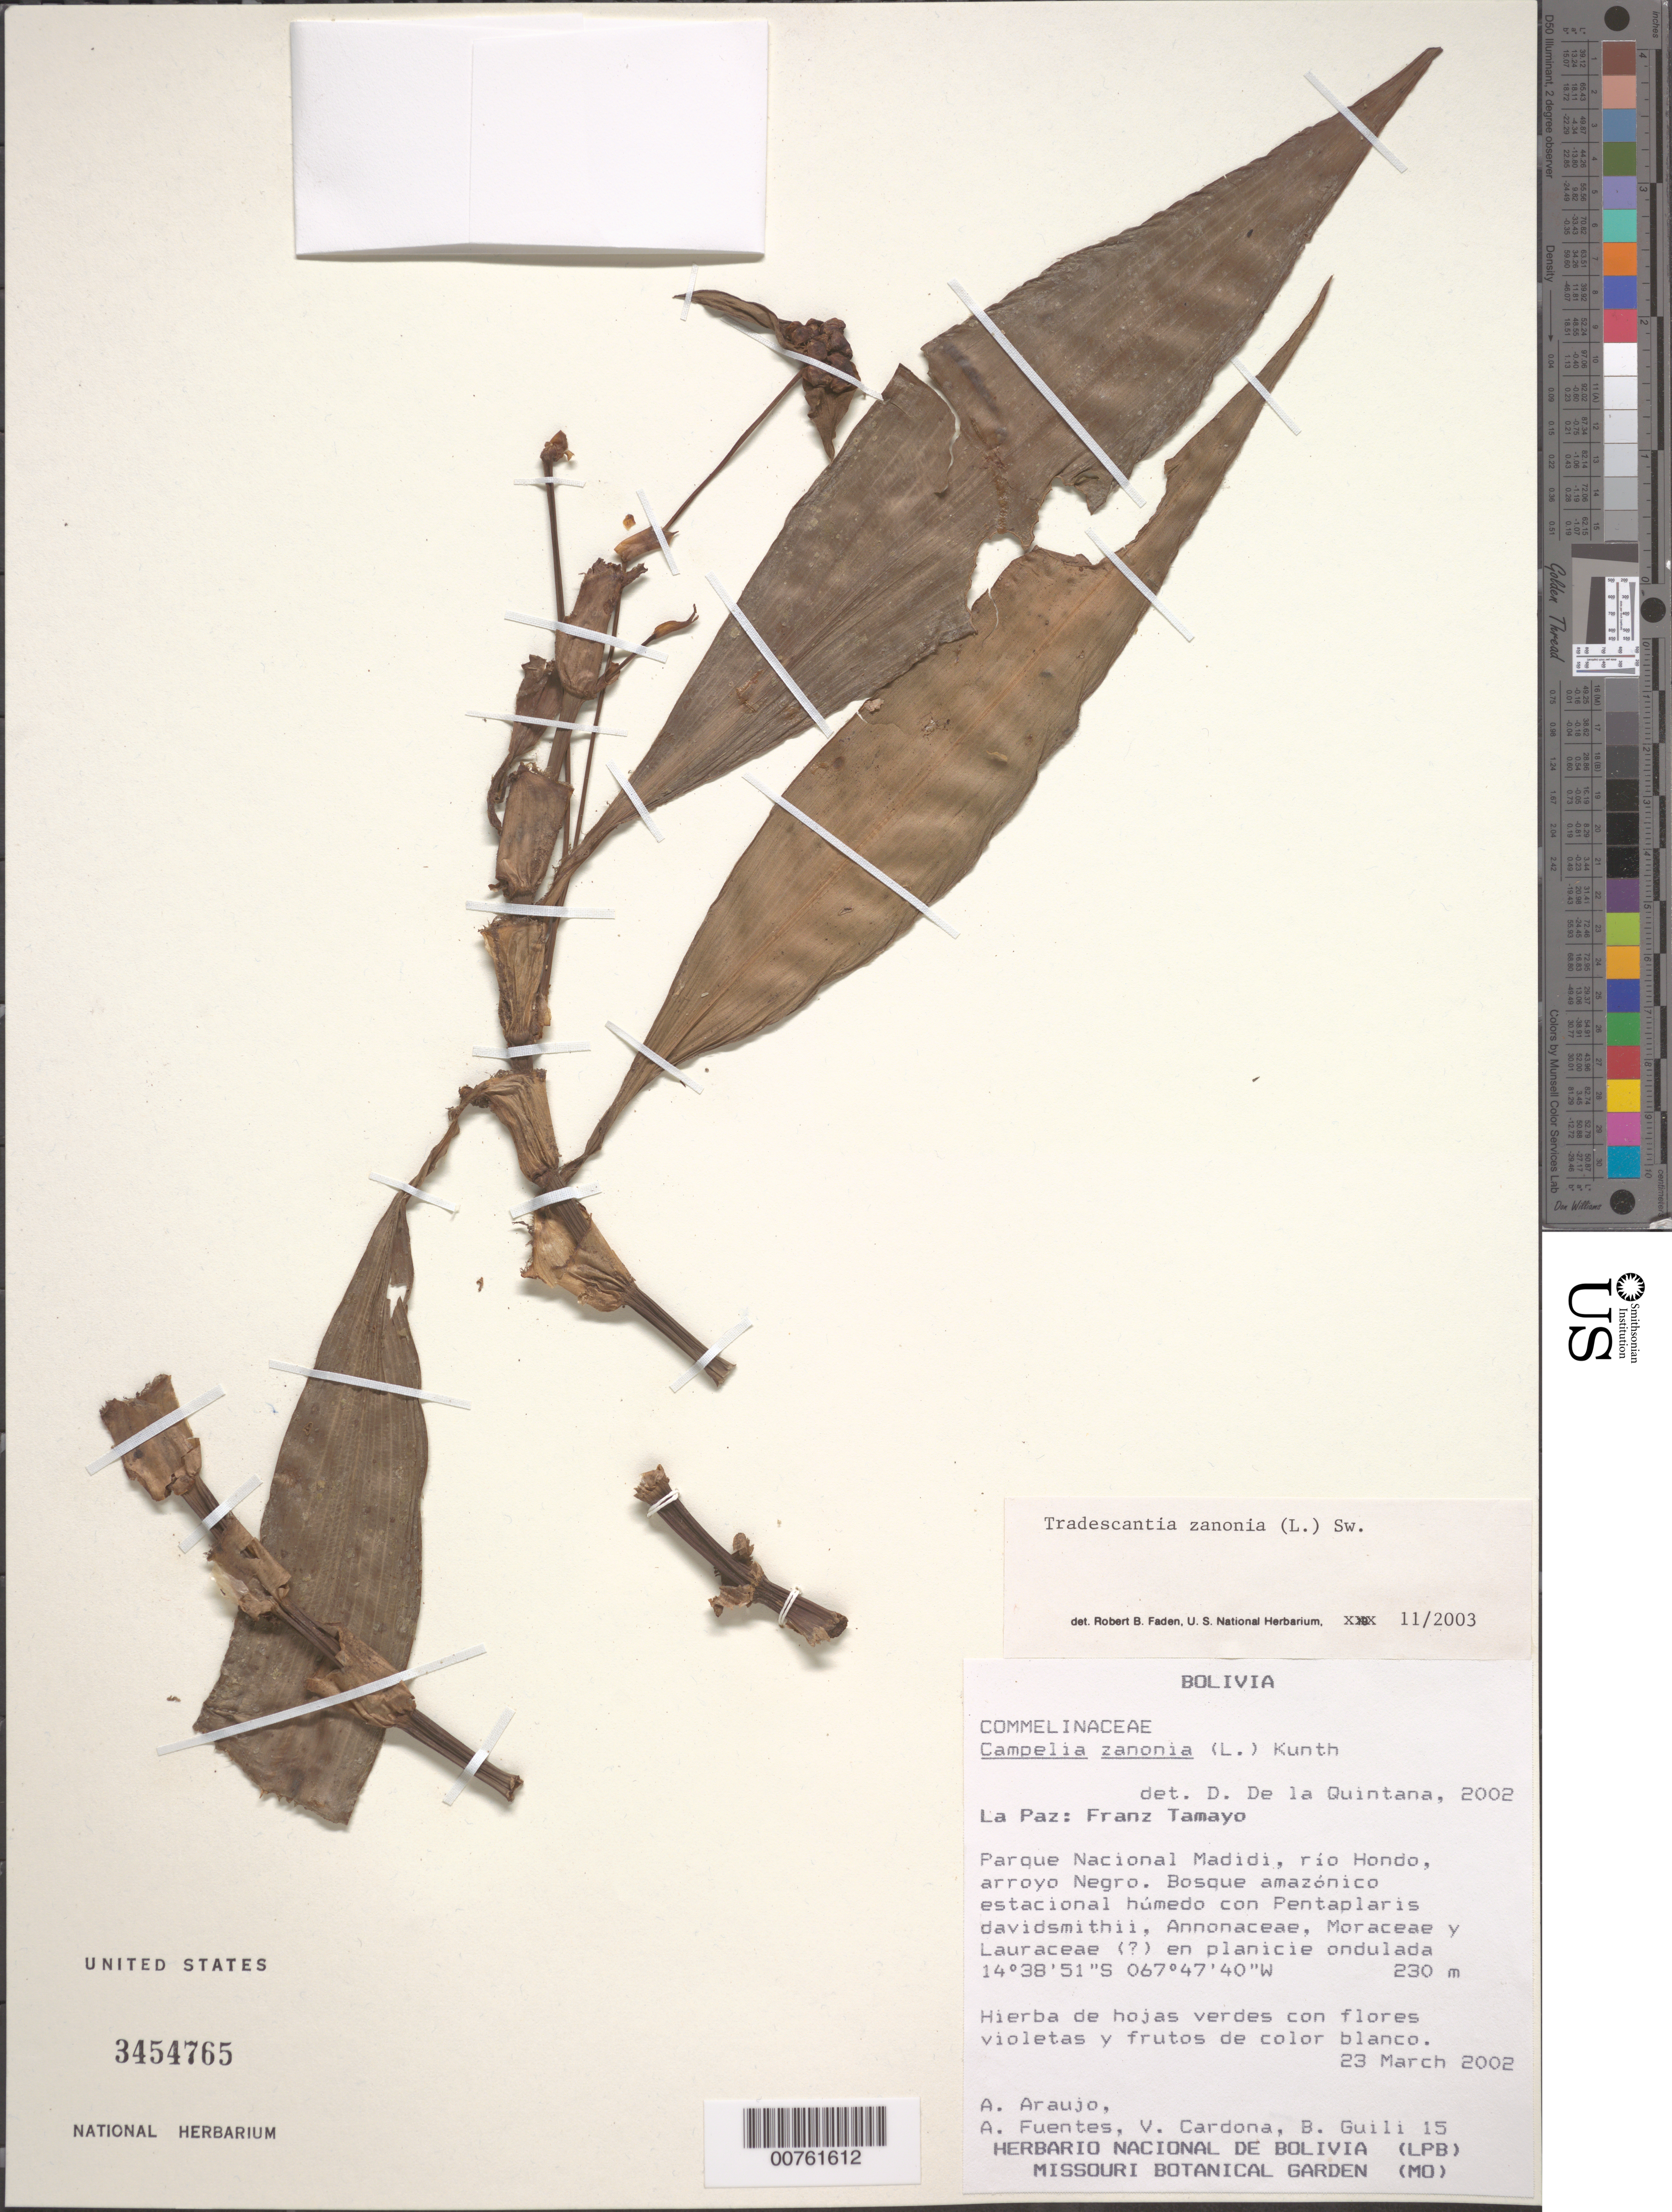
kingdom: Plantae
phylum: Tracheophyta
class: Liliopsida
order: Commelinales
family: Commelinaceae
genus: Tradescantia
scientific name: Tradescantia zanonia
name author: (L.) Sw.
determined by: Faden, Robert B., (US), Smithsonian Institution - National Museum of Natural History (UNITED STATES)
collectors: A. Araujo, A. F. Fuentes C., V. Cardona & B. Guili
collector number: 15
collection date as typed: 23 Mar 2002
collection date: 2002-03-23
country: Bolivia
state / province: La Paz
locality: Franz Tamayo Parque Nacional Madidi, Rio Hondo, Arroyo Negro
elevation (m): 230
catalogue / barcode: US 3454765